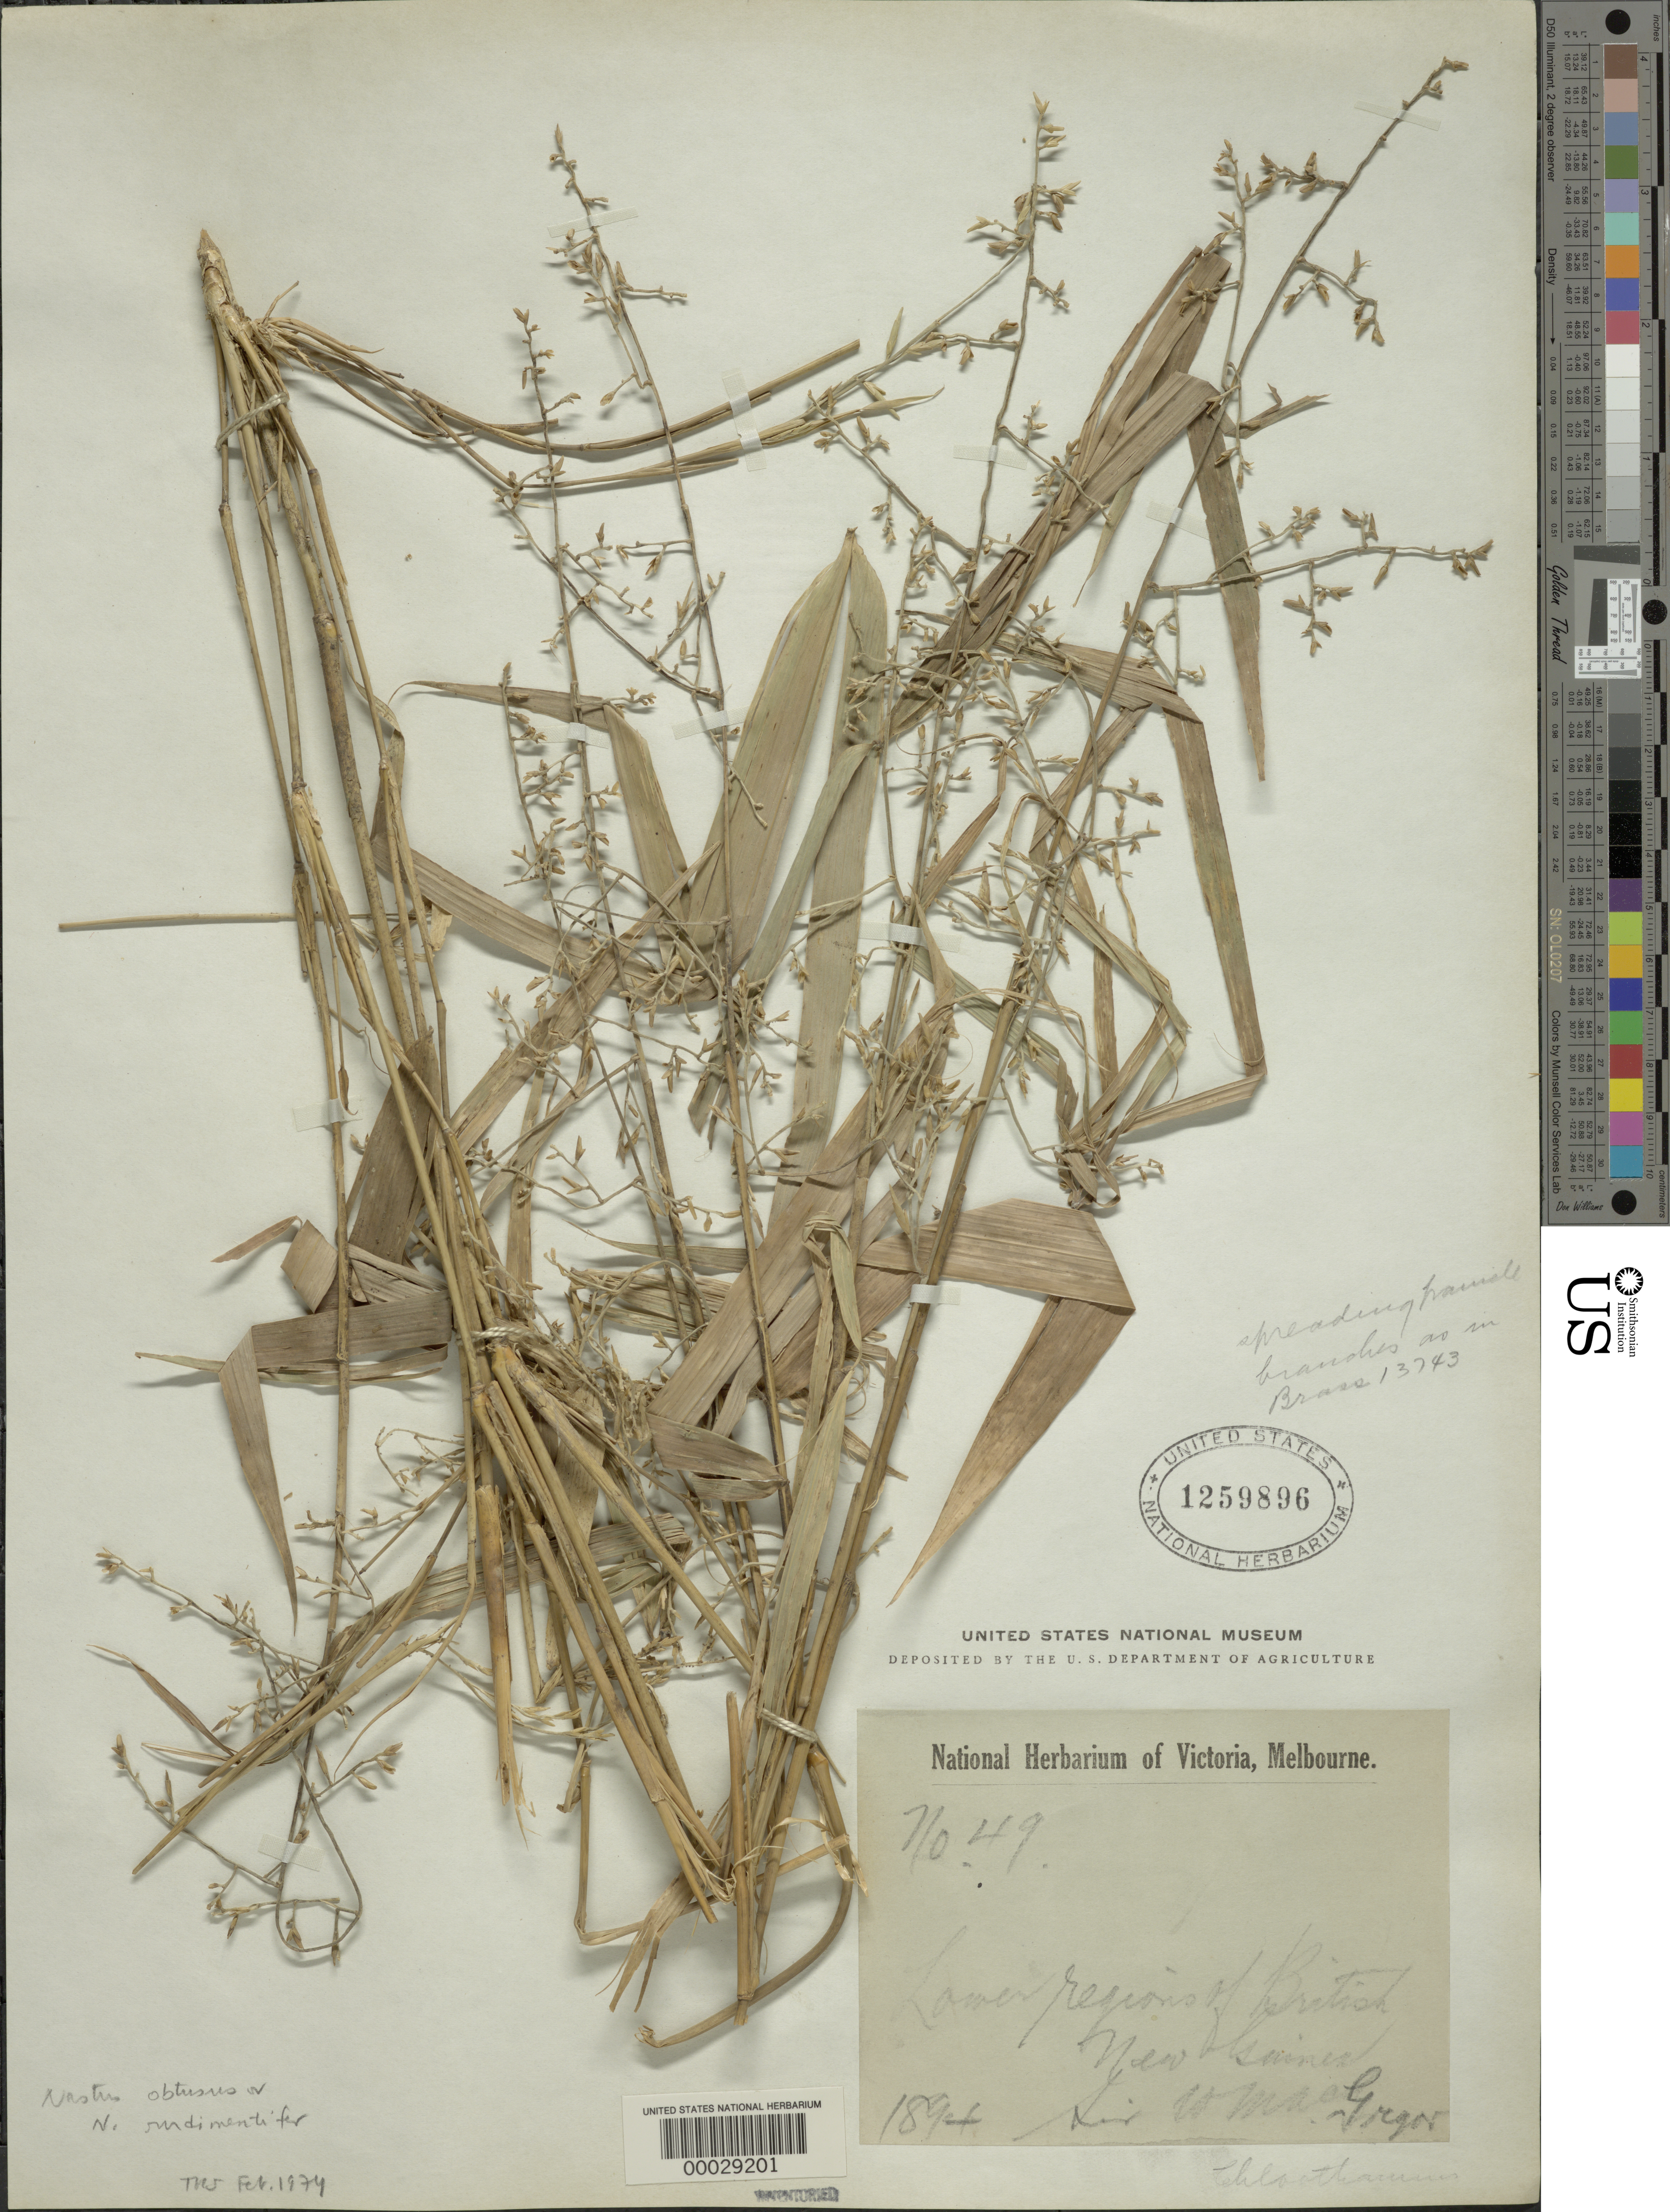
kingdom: Plantae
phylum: Tracheophyta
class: Liliopsida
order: Poales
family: Poaceae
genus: Nastus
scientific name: Nastus sp.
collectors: W. Macgregor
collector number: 49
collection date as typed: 1894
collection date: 1894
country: Indonesia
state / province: Irian Jaya ?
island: New Guinea Island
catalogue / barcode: US 1259896